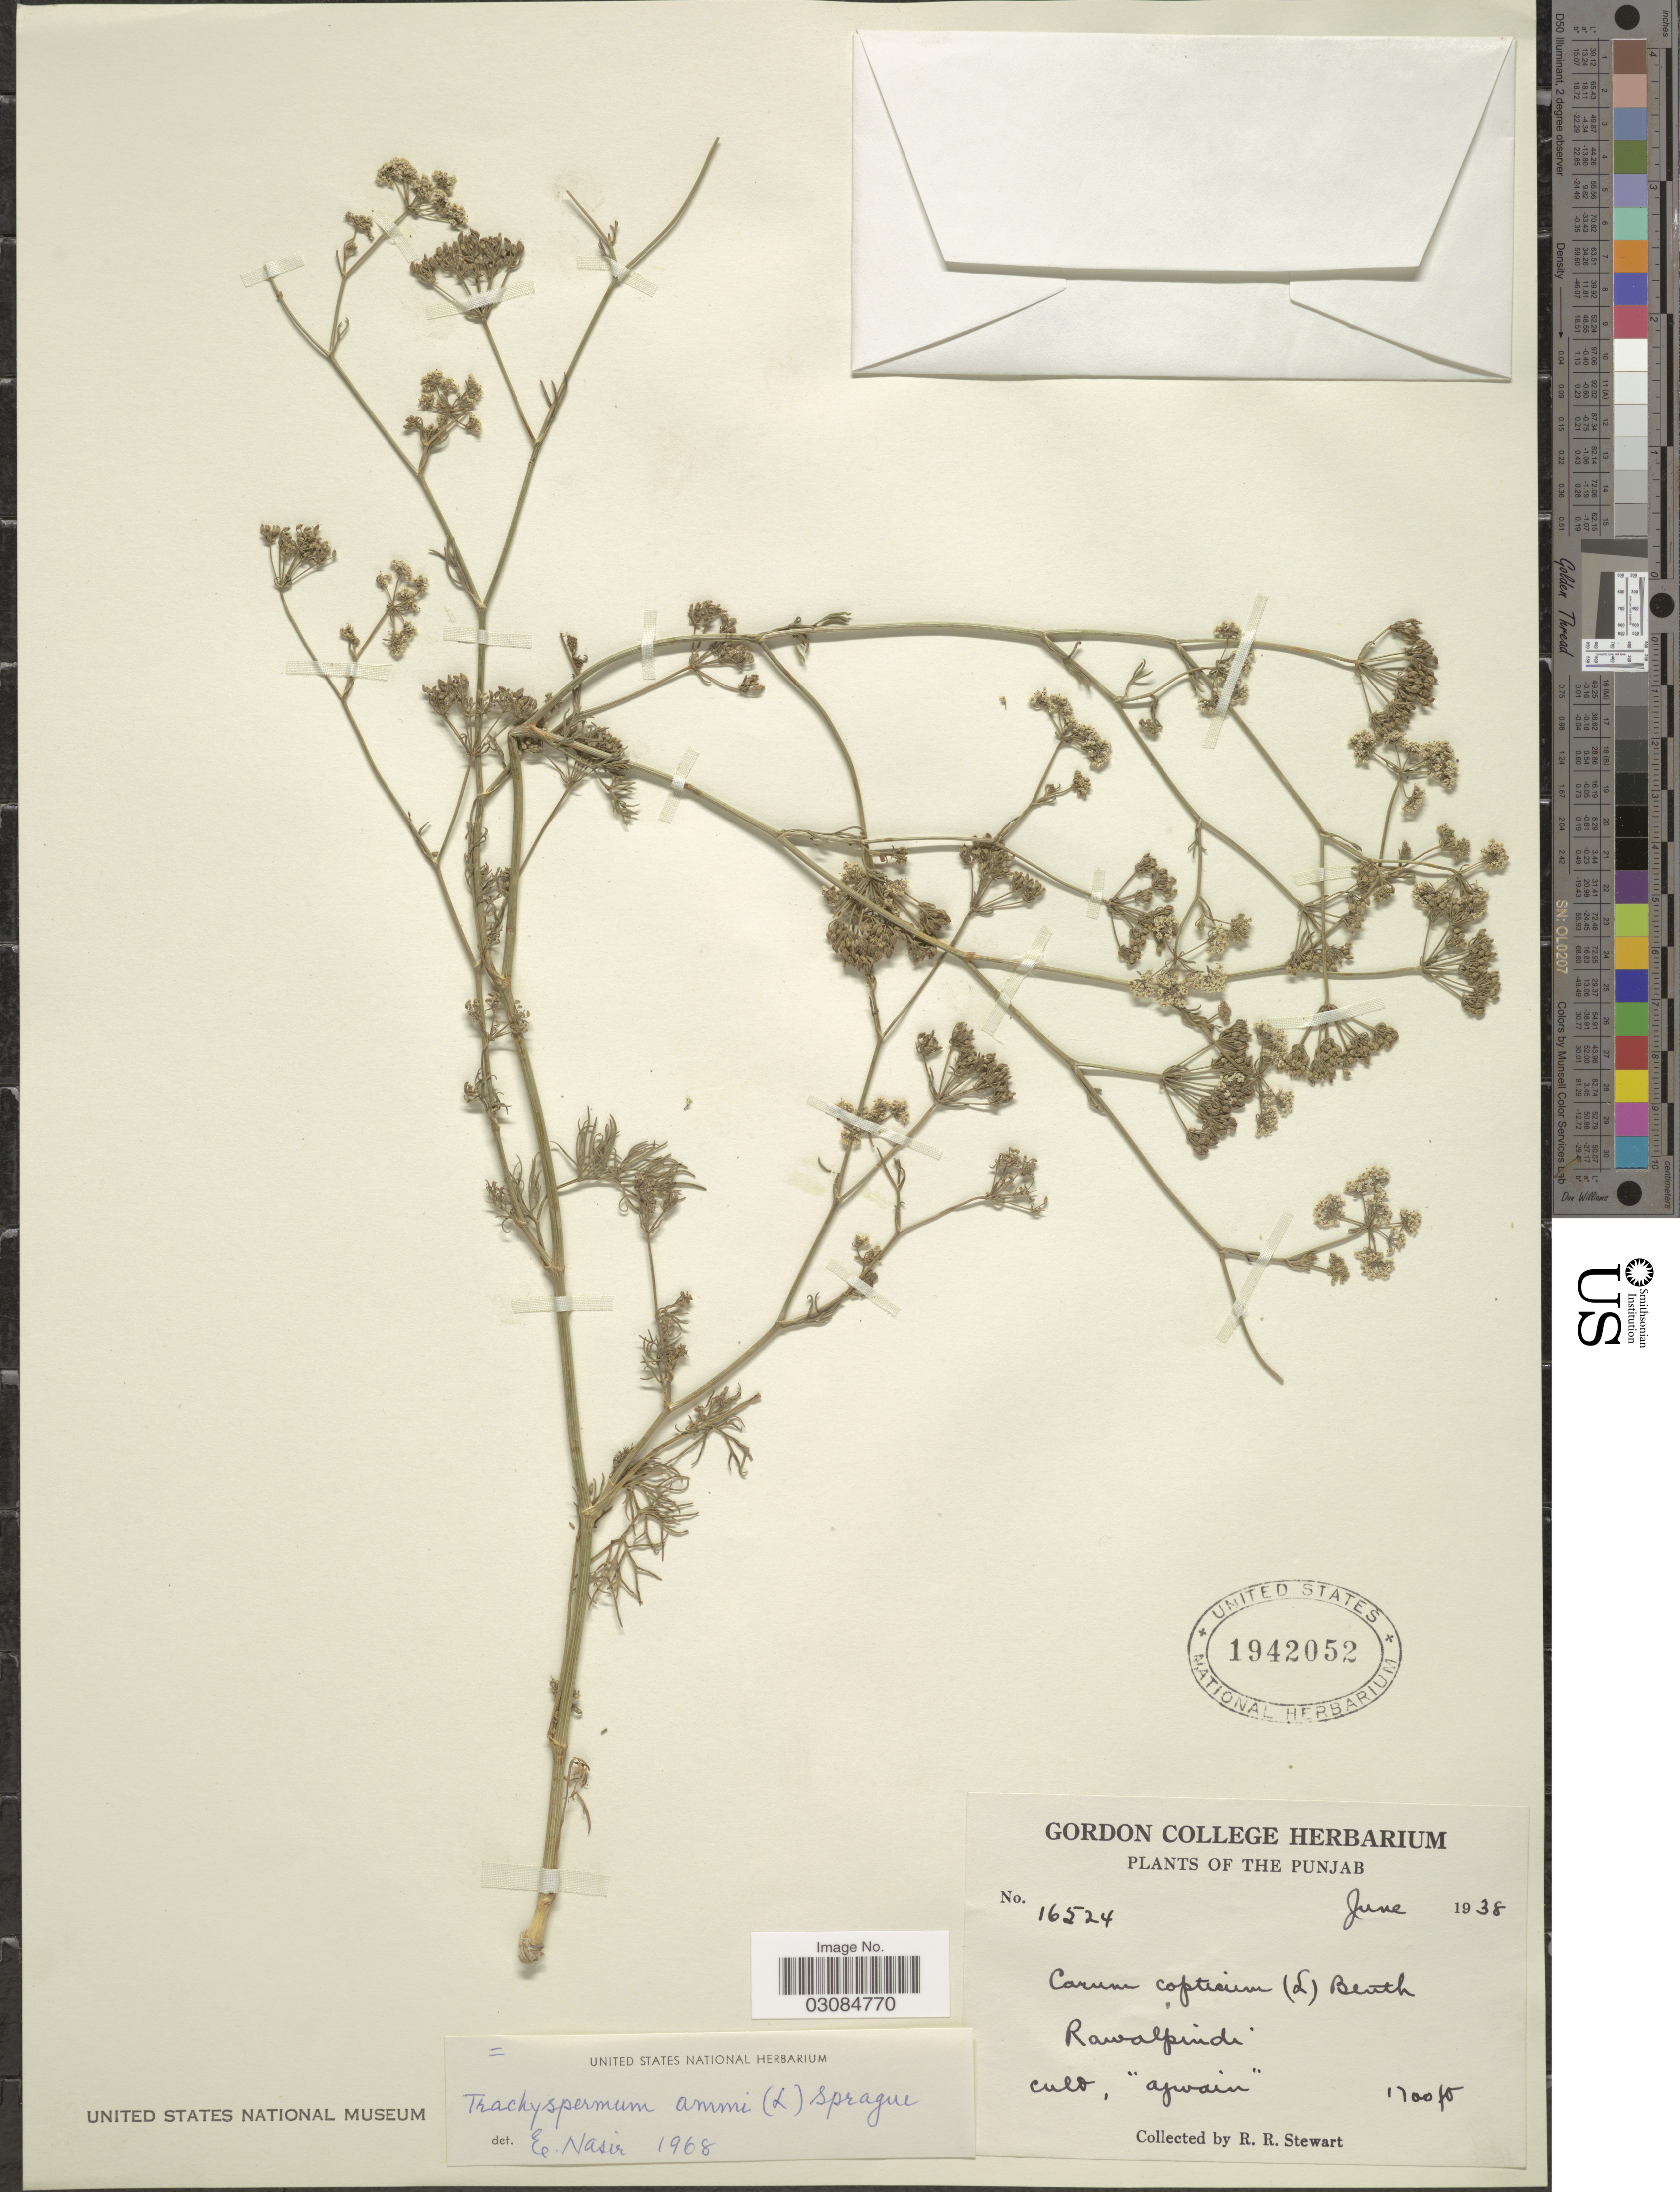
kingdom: Plantae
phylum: Tracheophyta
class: Magnoliopsida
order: Apiales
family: Apiaceae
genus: Trachyspermum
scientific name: Trachyspermum ammi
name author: (L.) Sprague ex Turrill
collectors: R. Stewart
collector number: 16524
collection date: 1938-06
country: Pakistan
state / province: Punjab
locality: Rawalpindi.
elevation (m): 518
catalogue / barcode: US 1942052